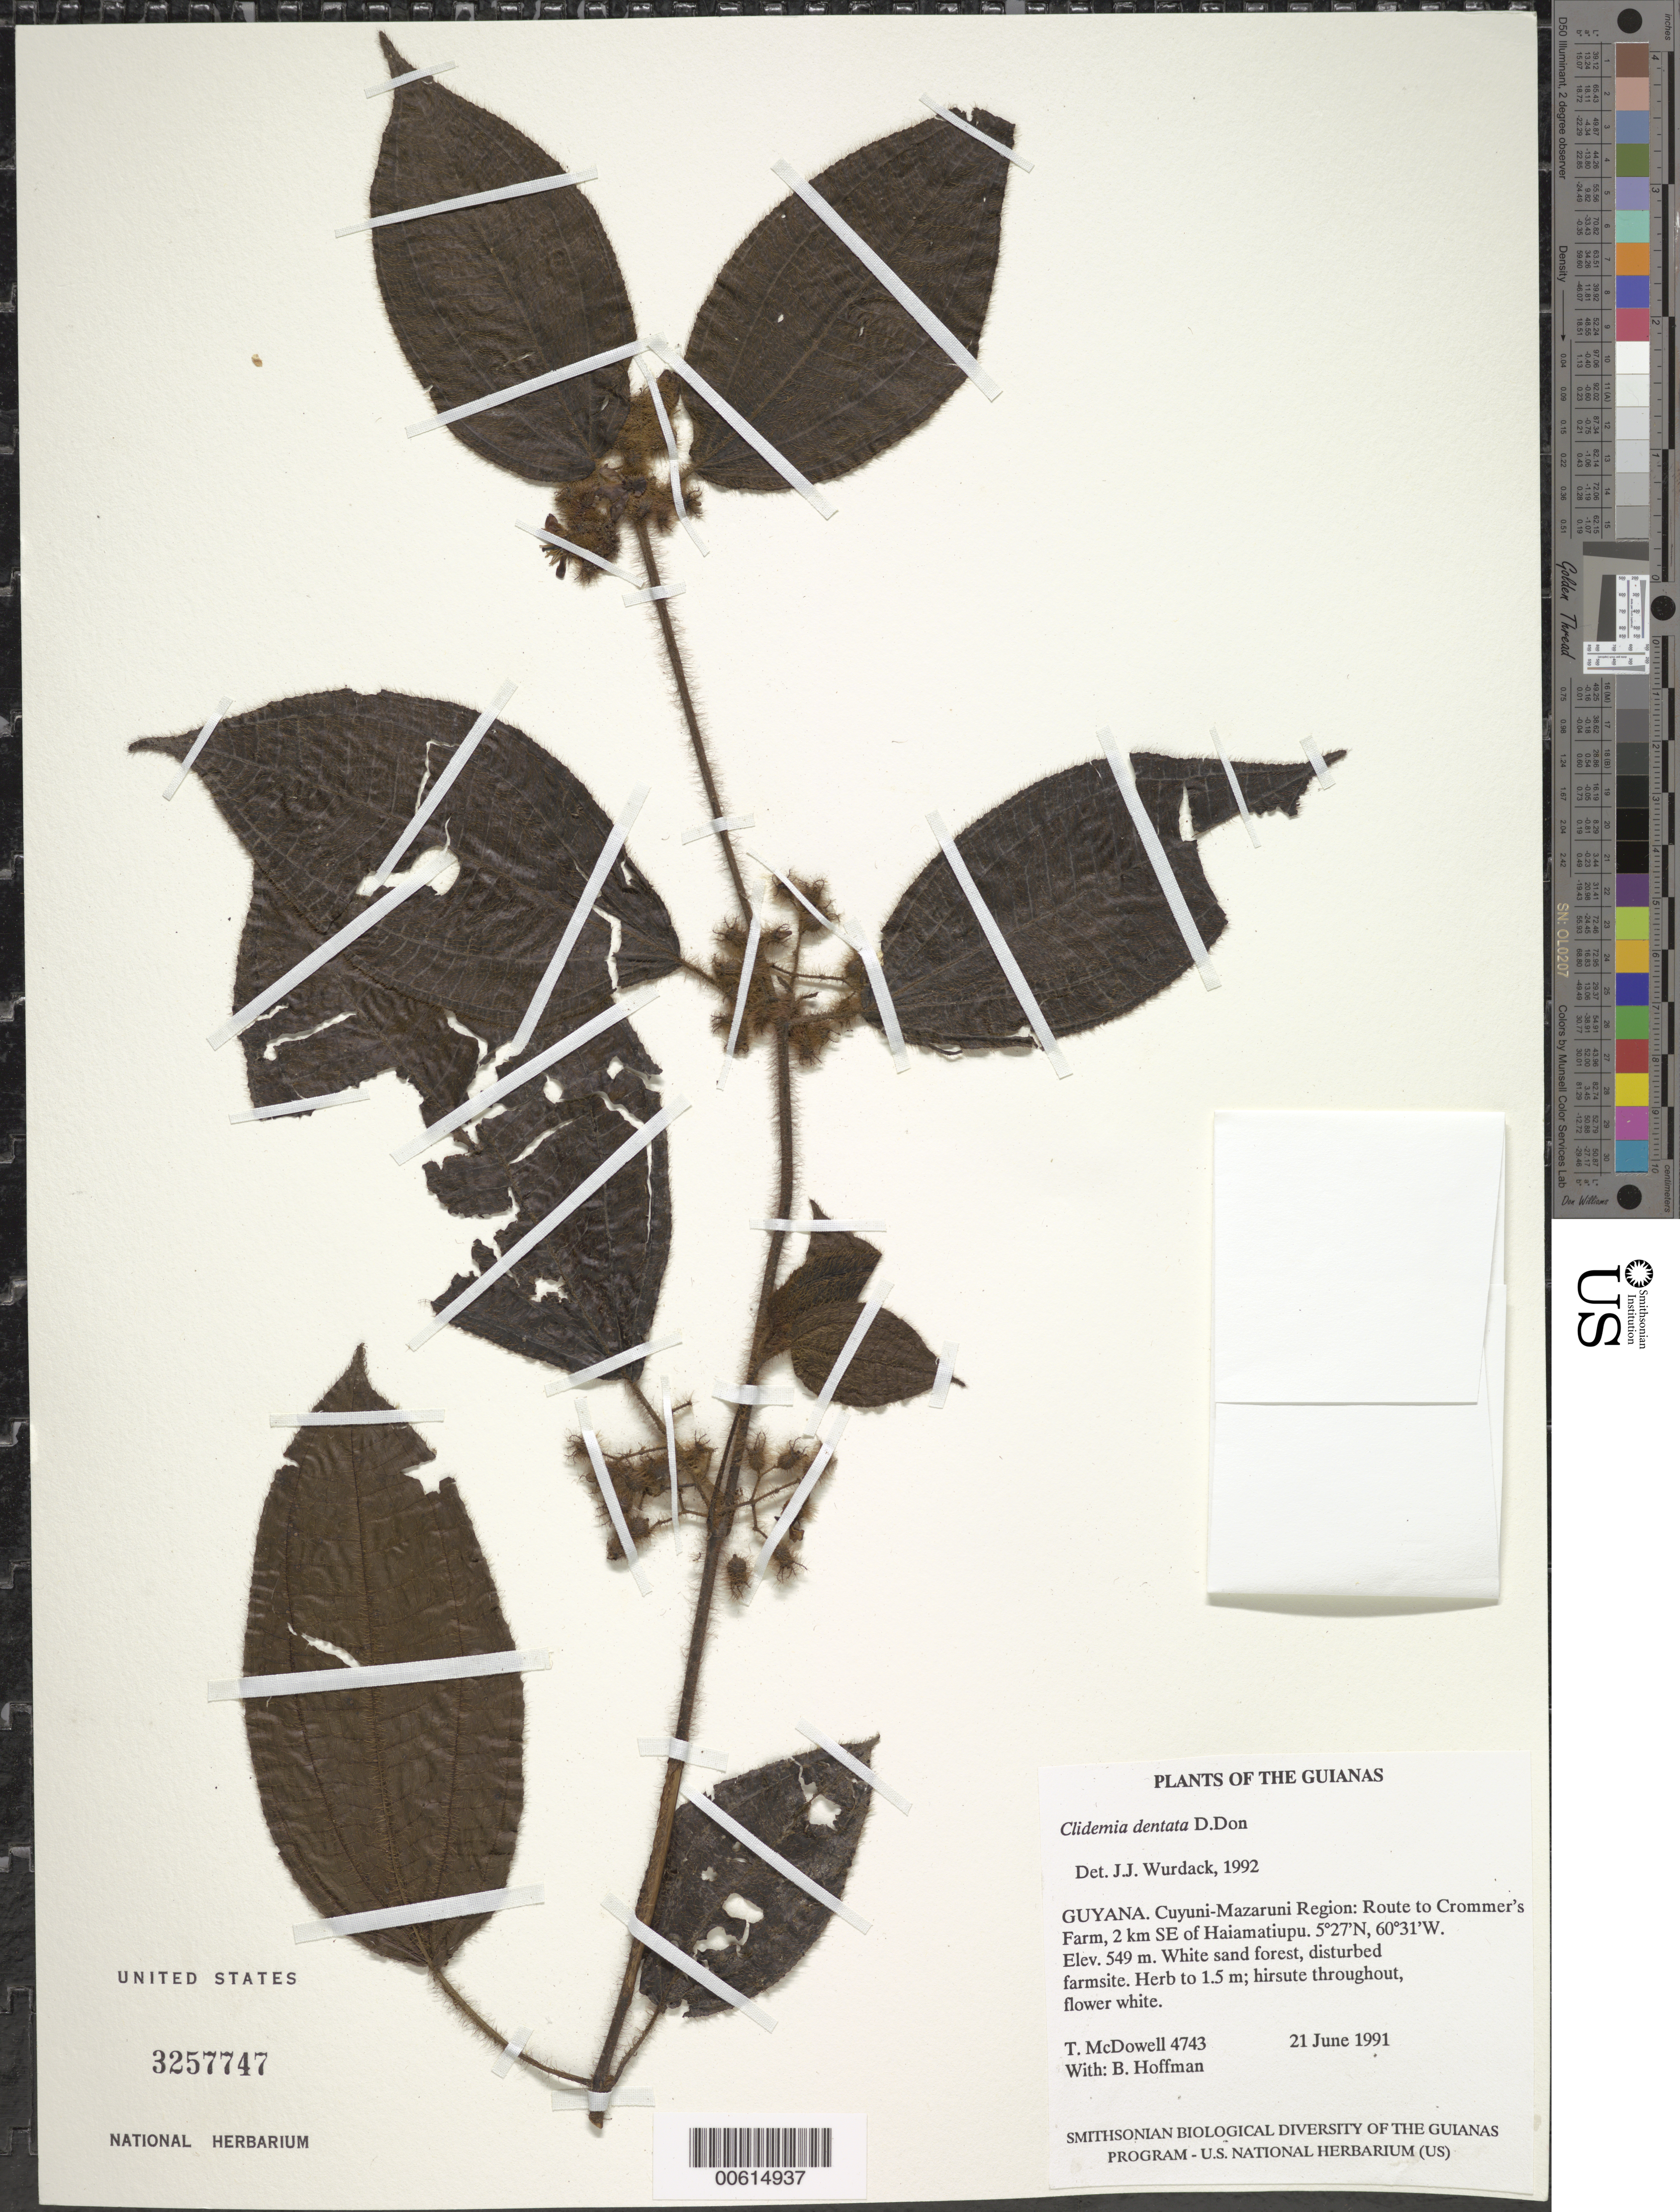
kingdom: Plantae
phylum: Tracheophyta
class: Magnoliopsida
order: Myrtales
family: Melastomataceae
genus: Clidemia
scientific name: Clidemia dentata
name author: D. Don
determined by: Wurdack, John J., (US), US (UNITED STATES)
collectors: T. McDowell & B. Hoffman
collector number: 4743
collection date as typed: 21 June 1991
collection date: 1991-06-21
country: Guyana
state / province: Cuyuni-Mazaruni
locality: Route to Crommer's Farm, 2 km SE of Haiamatiupu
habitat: White sand forest, disturbed farmsite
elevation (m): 550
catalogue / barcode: US 3257747